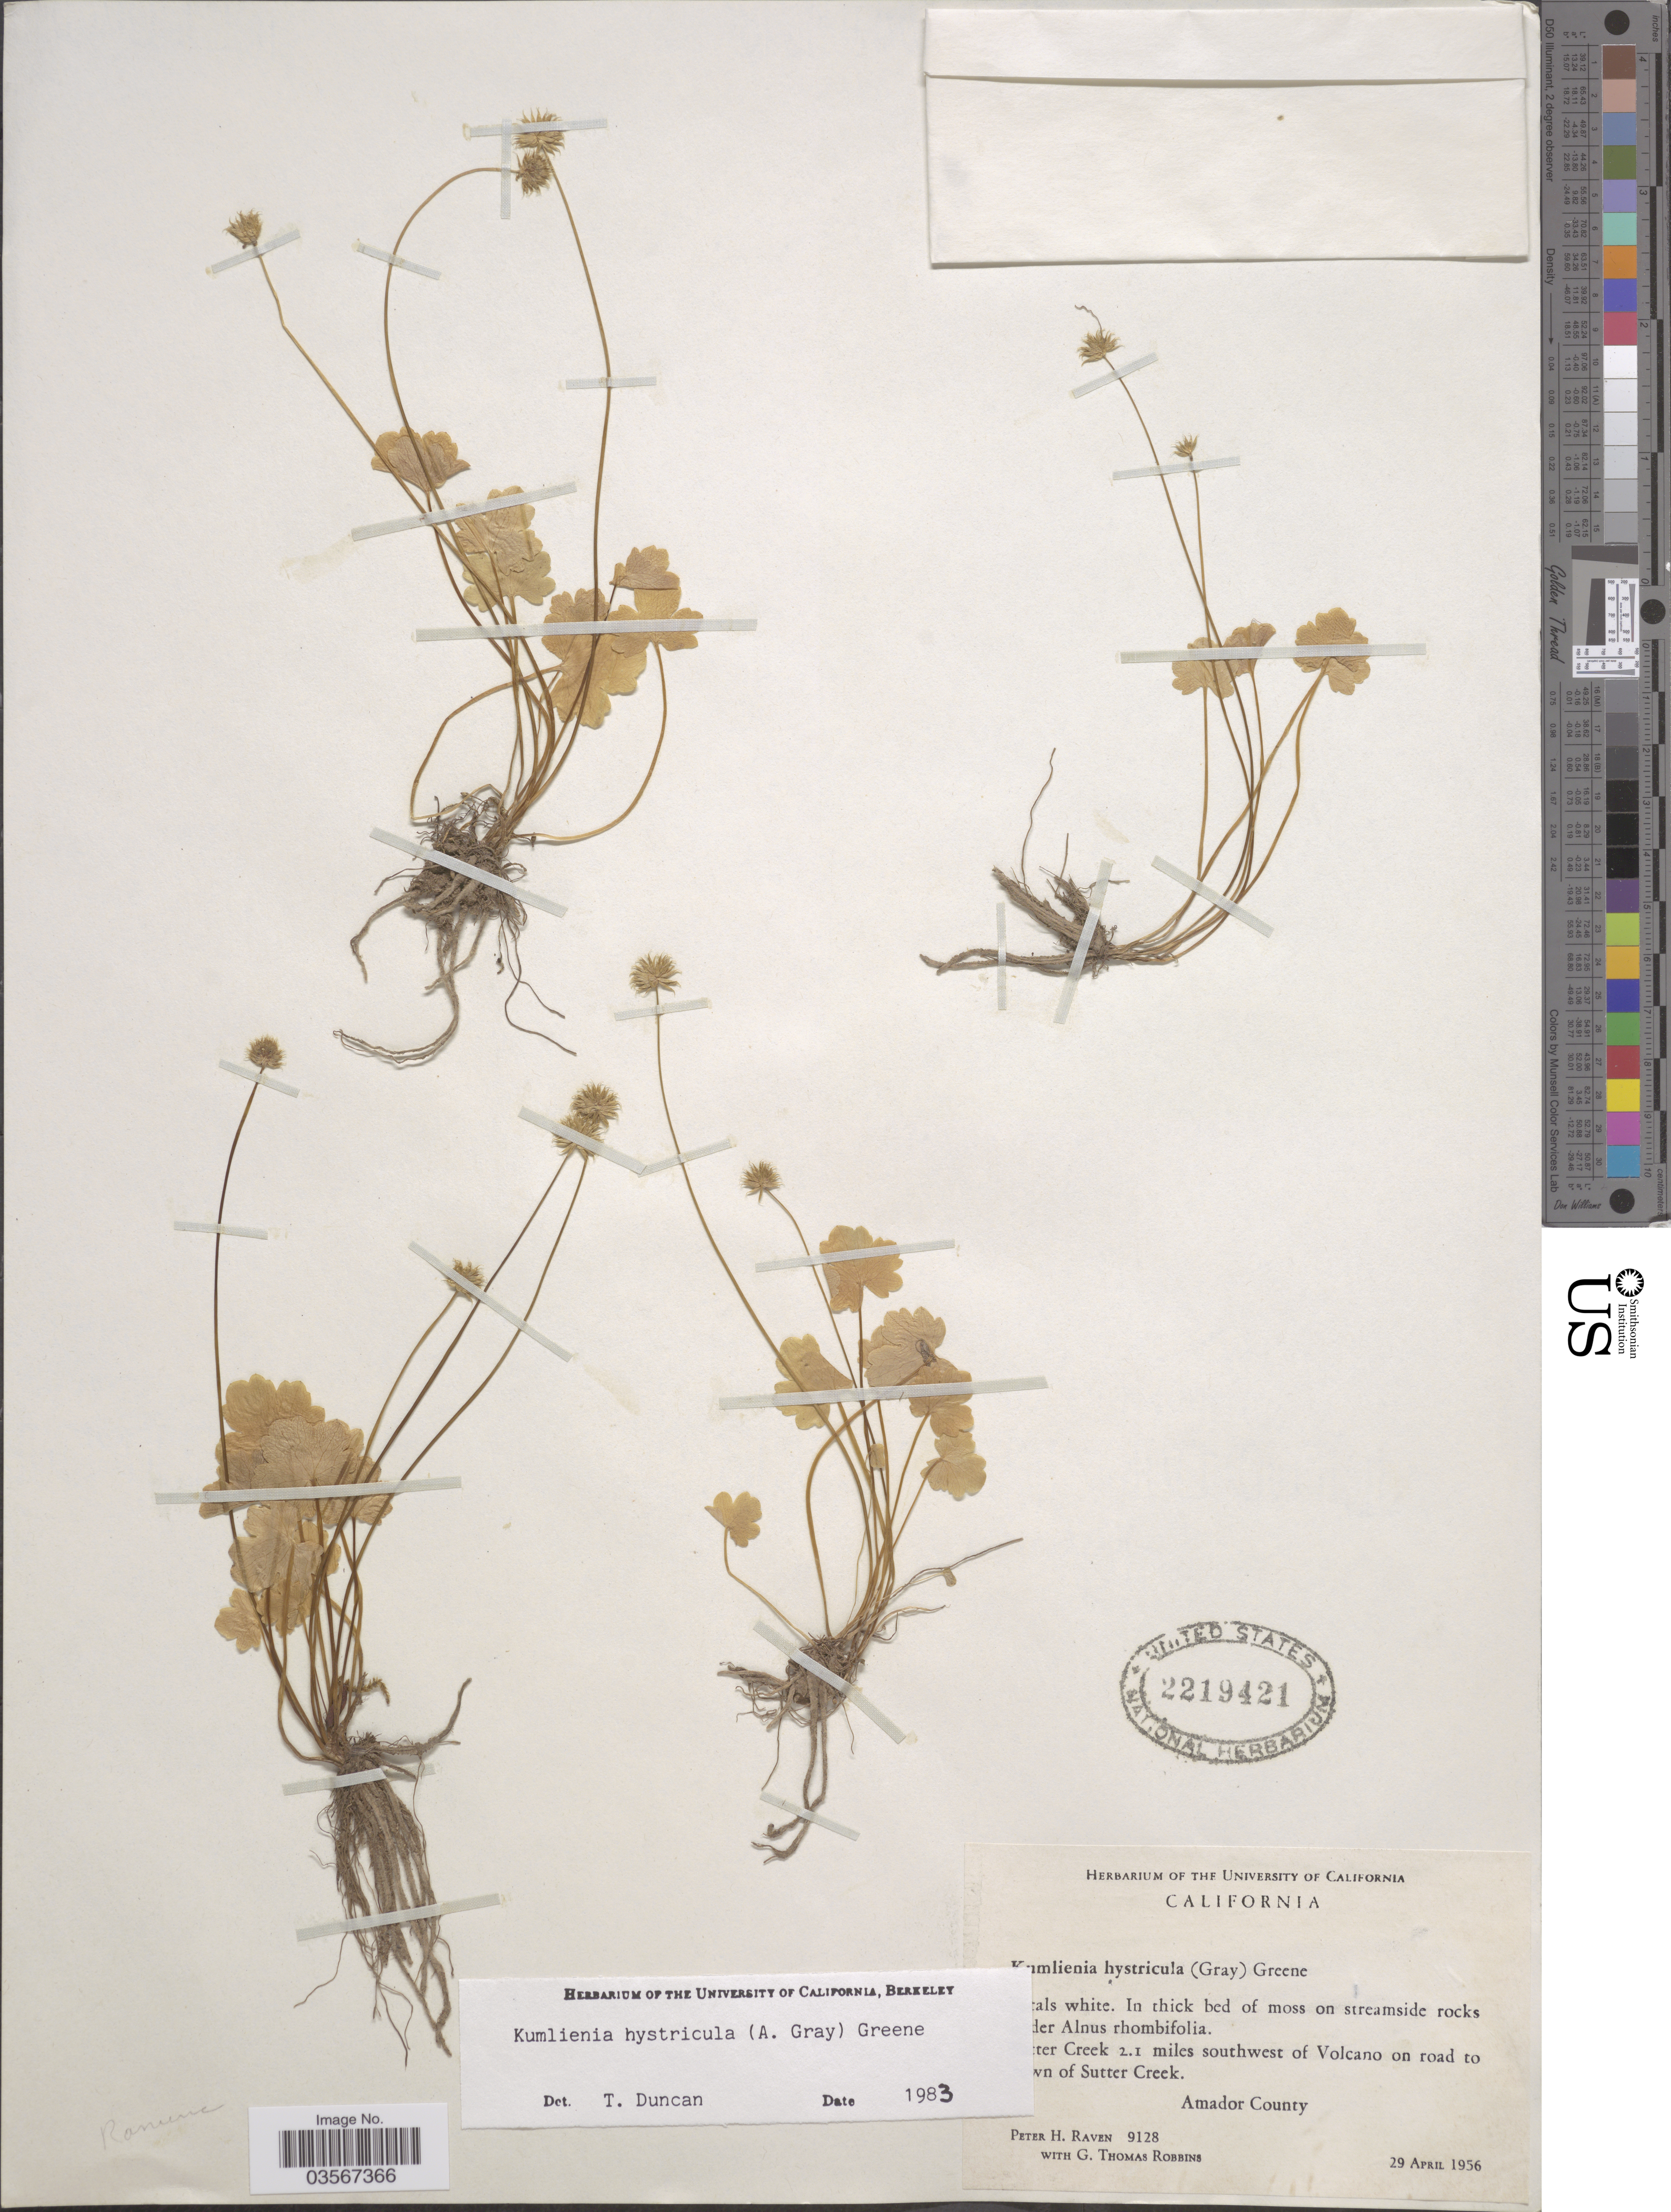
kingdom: Plantae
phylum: Tracheophyta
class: Magnoliopsida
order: Ranunculales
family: Ranunculaceae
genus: Ranunculus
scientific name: Ranunculus hystriculus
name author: A. Gray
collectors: P. Raven & G. T. Robbins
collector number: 9128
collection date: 1956-04-29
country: United States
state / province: California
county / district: Amador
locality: [illegible text]ter Creek 2.1 miles southwest of Volcano on road to [illegible text]wn of Sutter Creek. Amador County.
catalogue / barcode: US 2219421